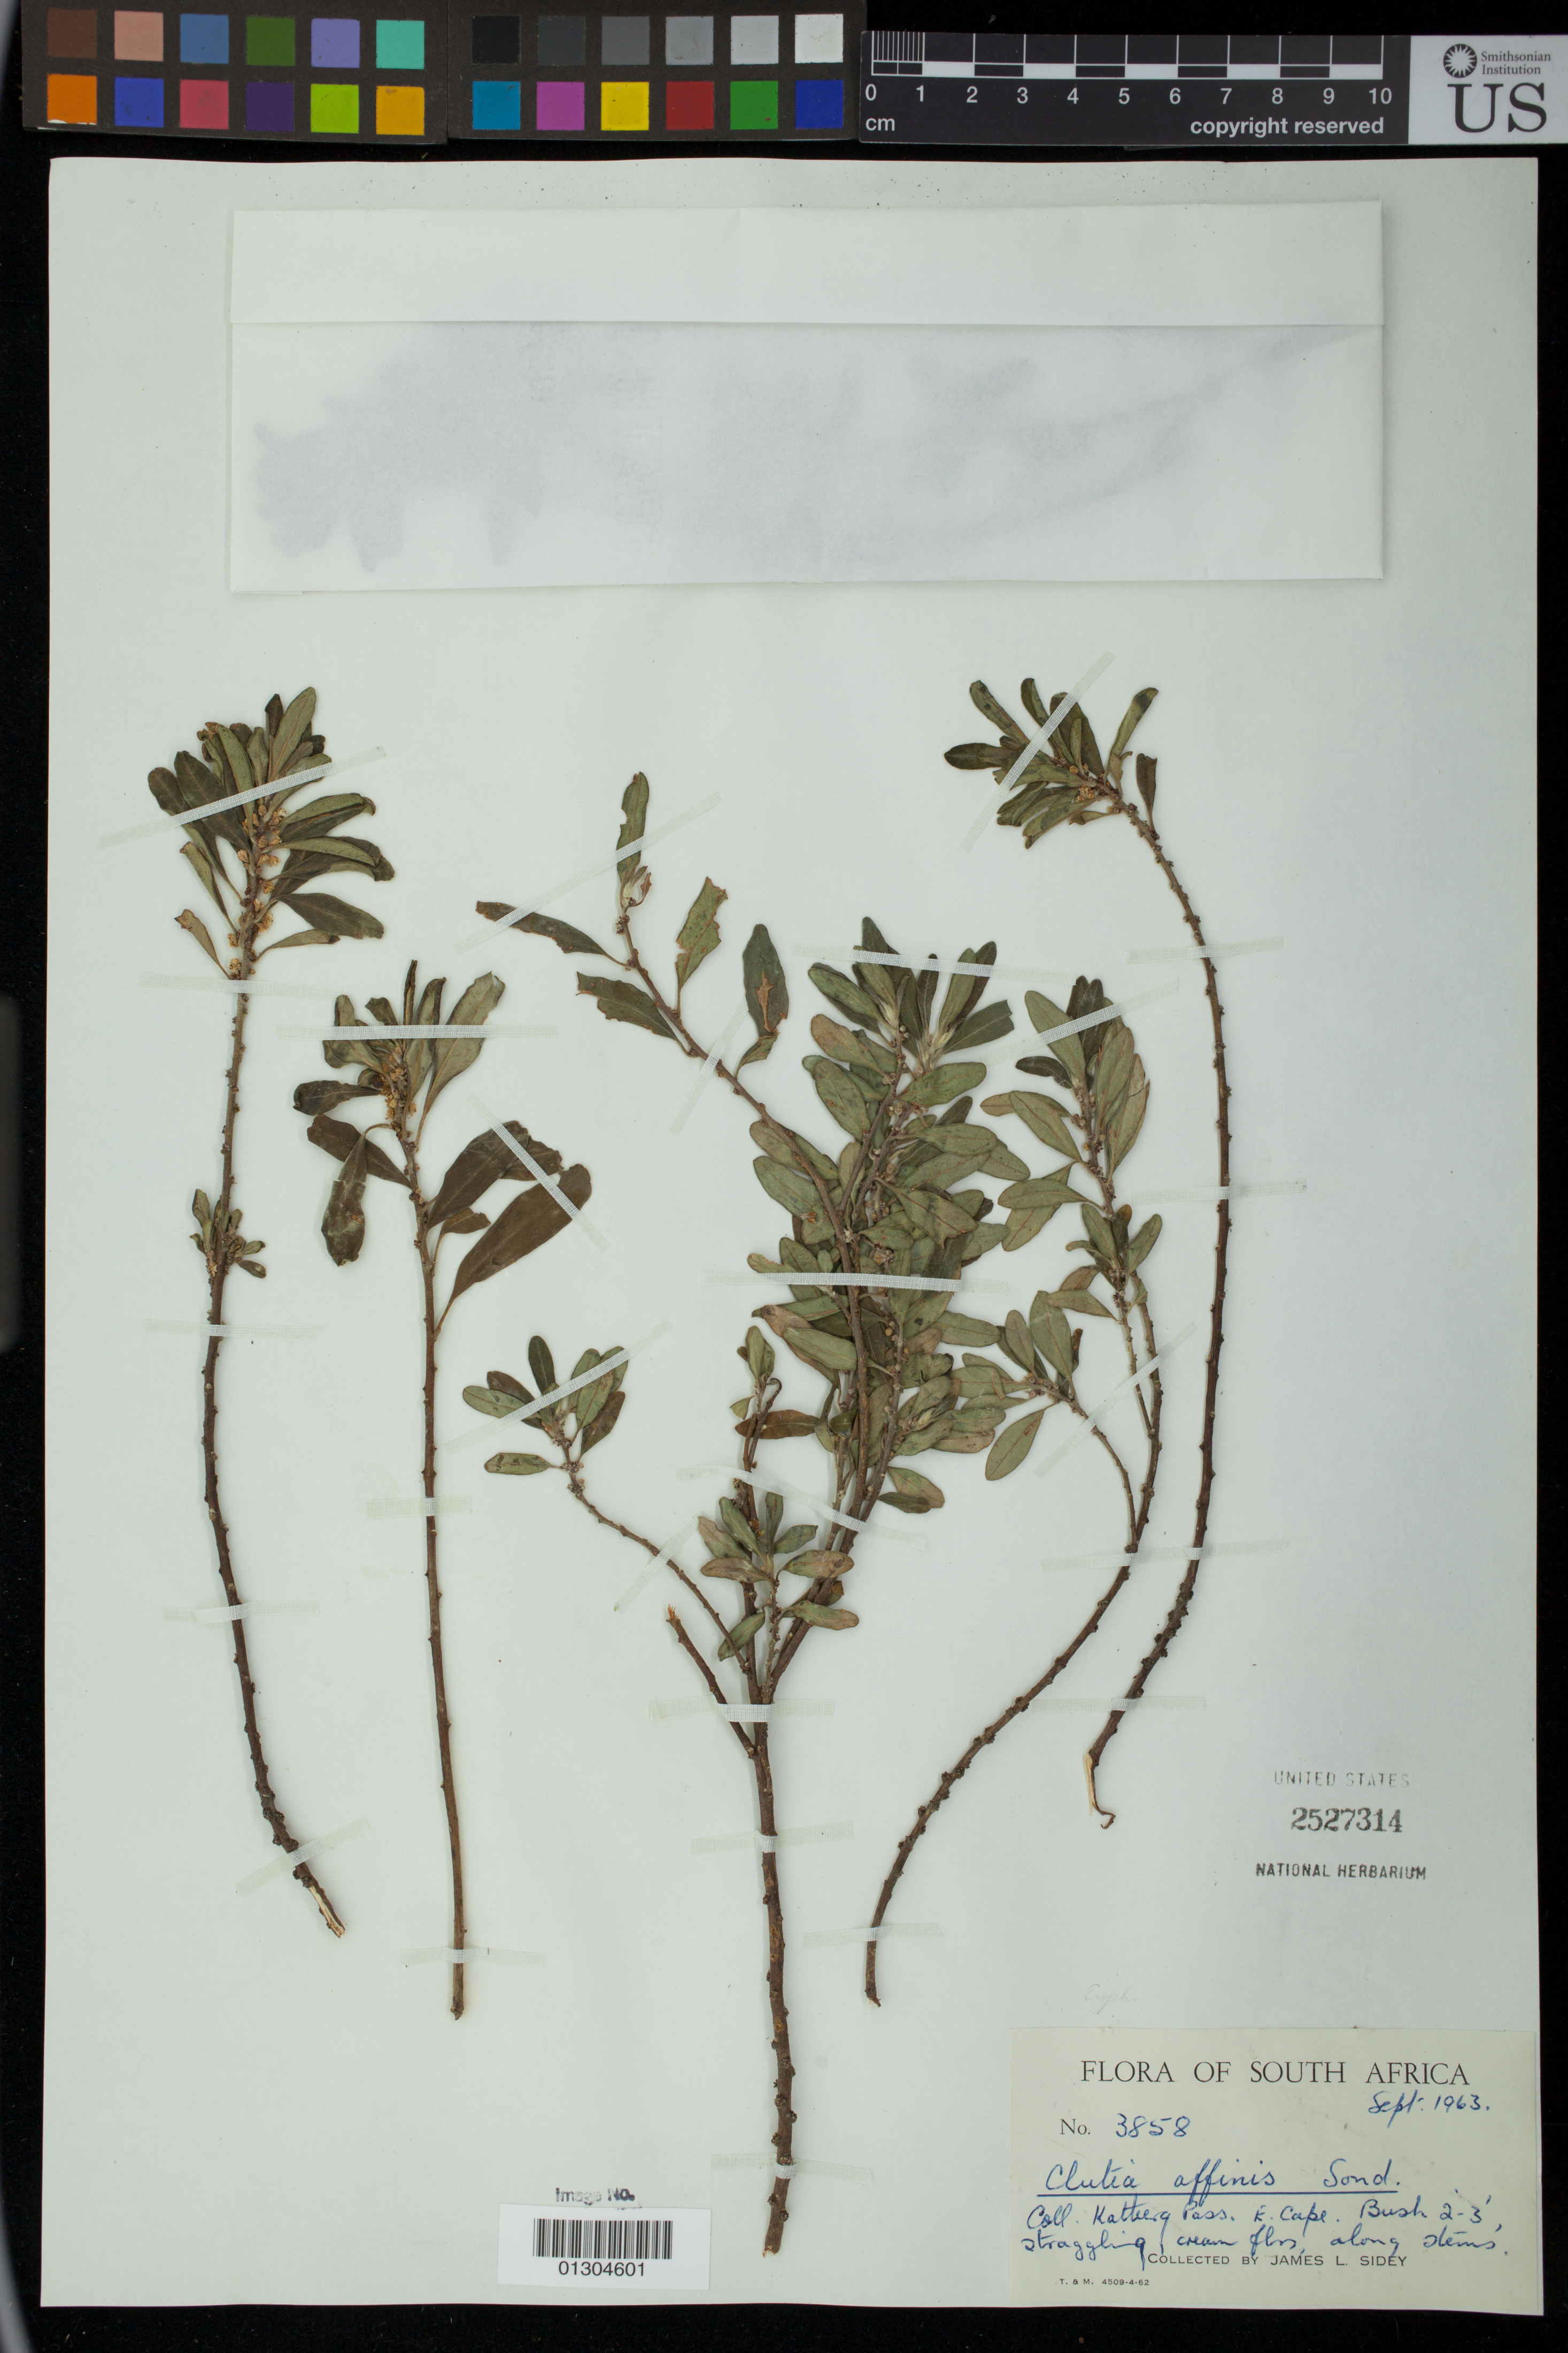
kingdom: Plantae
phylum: Tracheophyta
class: Magnoliopsida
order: Malpighiales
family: Peraceae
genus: Clutia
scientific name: Clutia affinis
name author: Sond.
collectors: J. L. Sidey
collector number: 3858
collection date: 1963-09-01/1963-09-30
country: South Africa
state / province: Eastern Cape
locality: Katberg Pass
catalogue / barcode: US 2527314